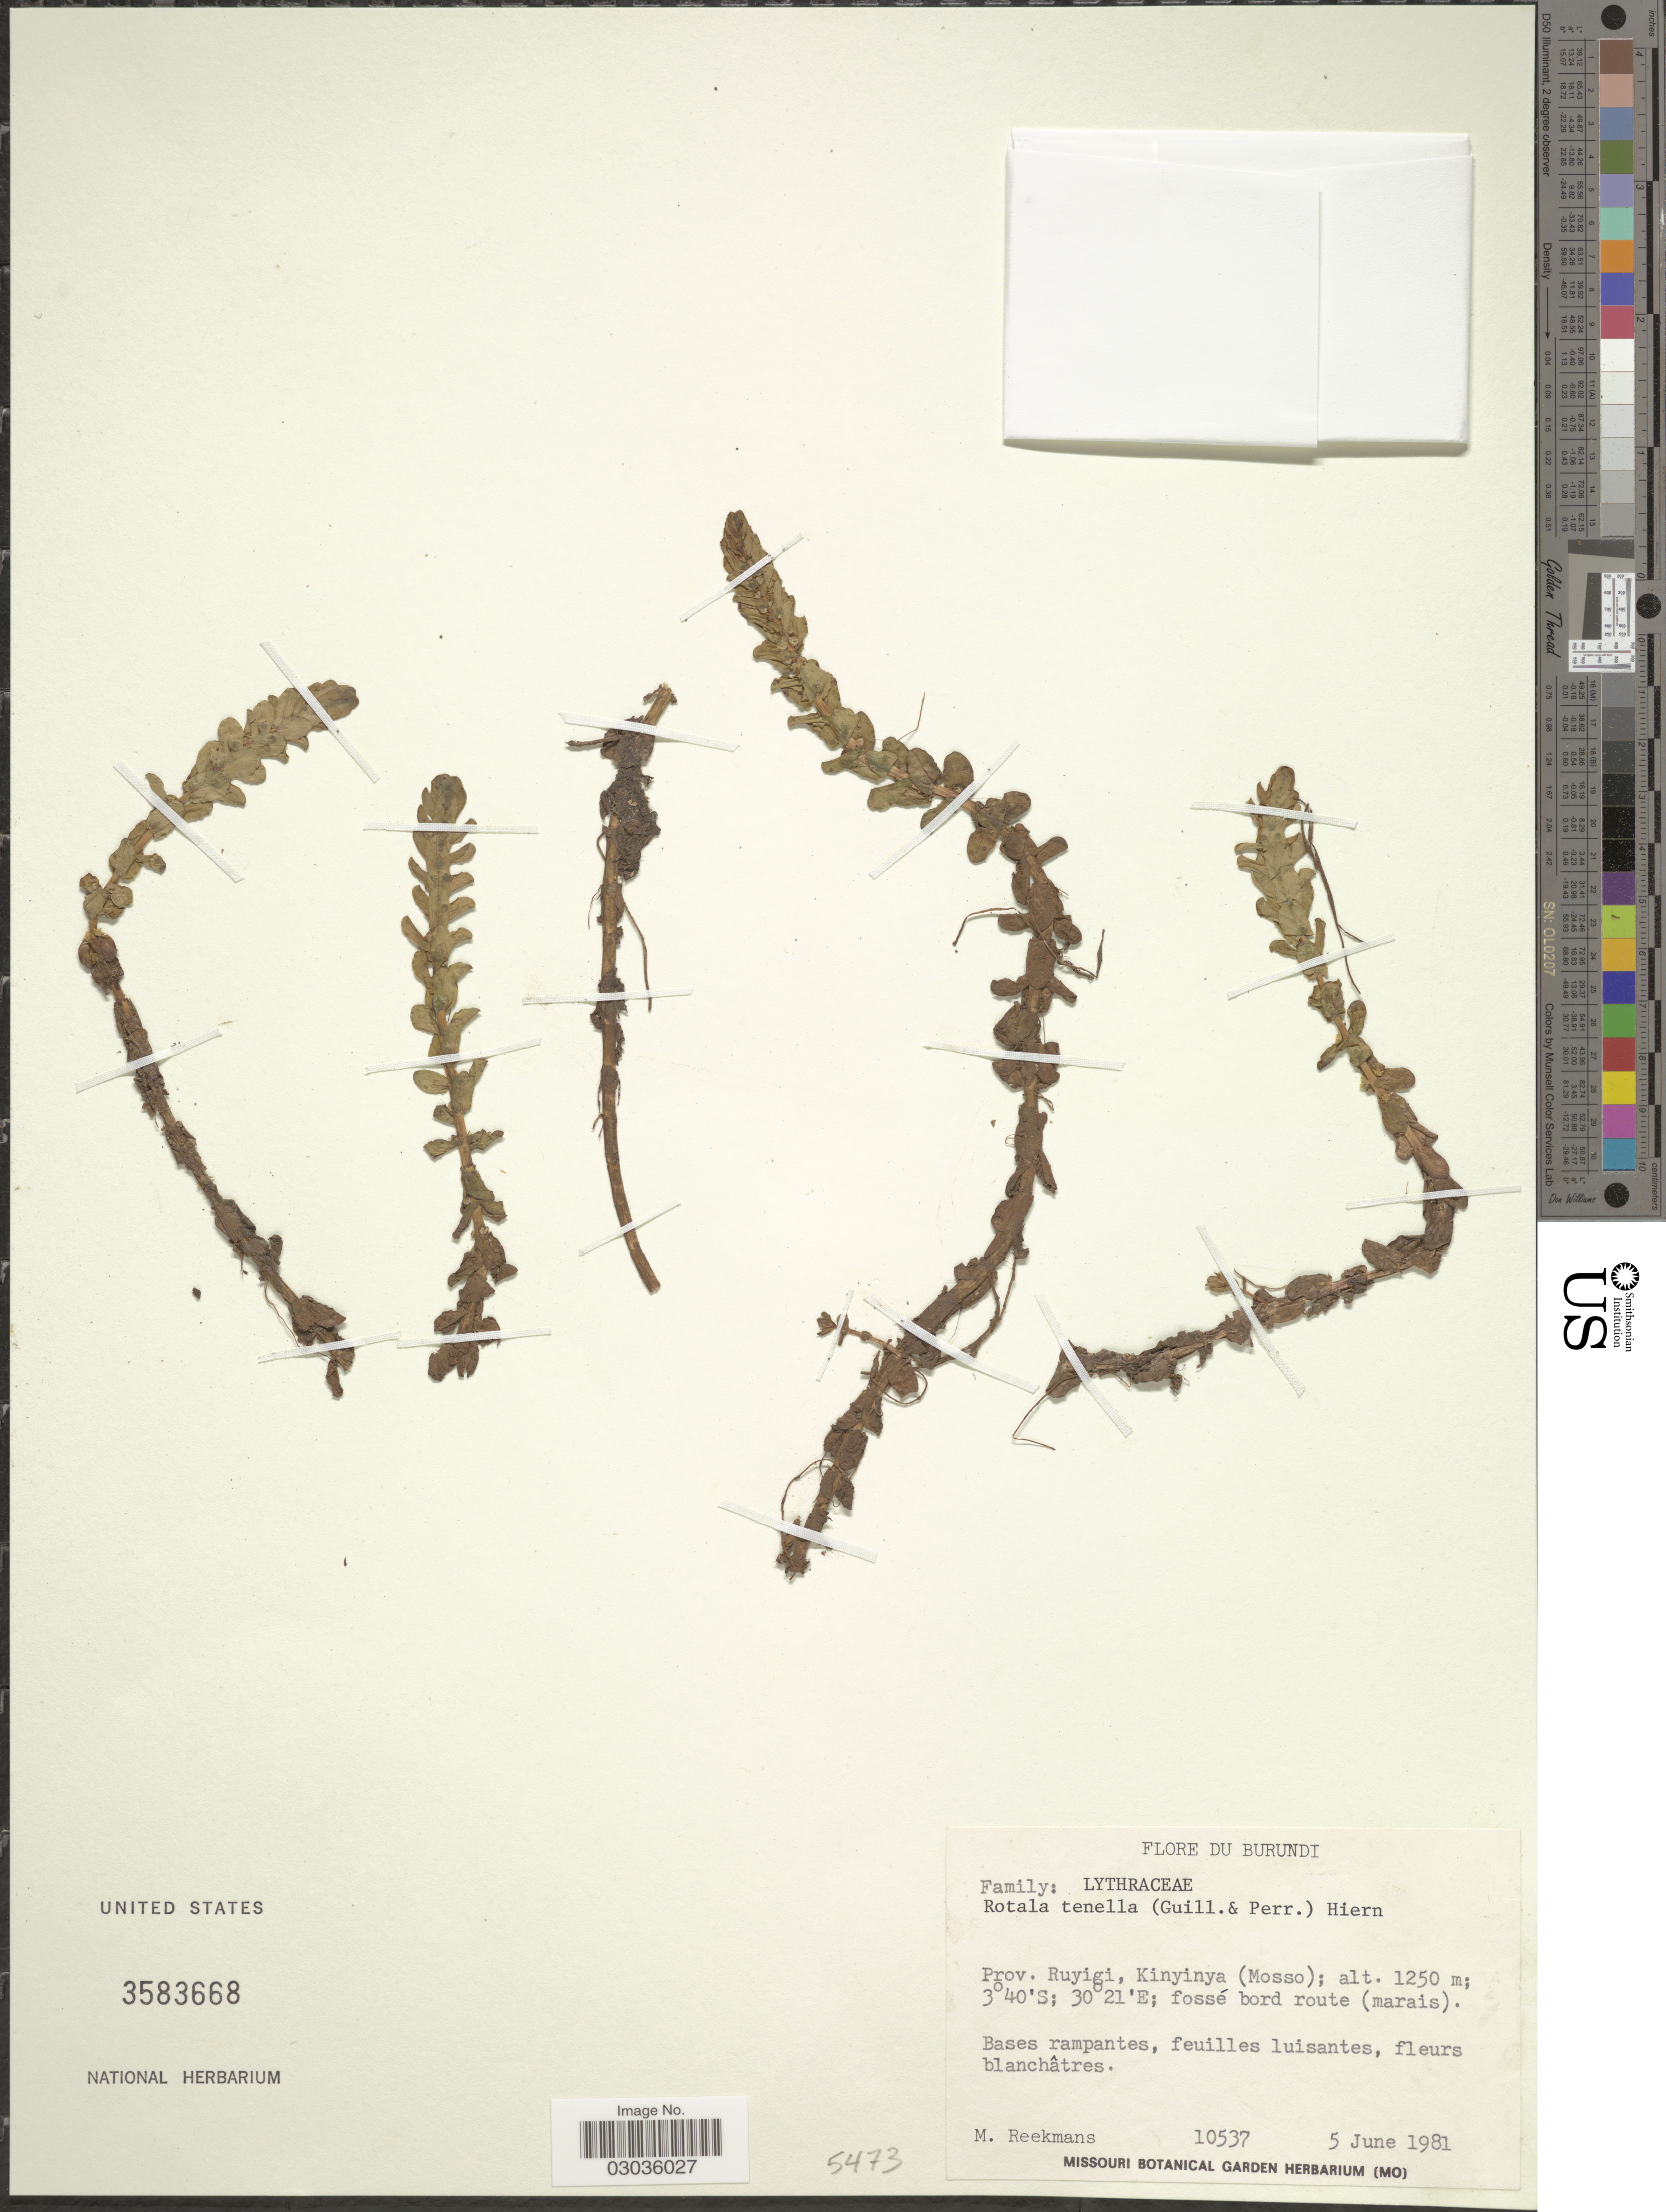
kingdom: Plantae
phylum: Tracheophyta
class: Magnoliopsida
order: Myrtales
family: Lythraceae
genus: Rotala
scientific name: Rotala tenella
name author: (Guill. & Perr.) Hiern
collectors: M. Reekmans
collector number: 10537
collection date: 1981-06-05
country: Burundi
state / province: Ruyigi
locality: Kinyinya (Mosso).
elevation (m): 1250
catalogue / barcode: US 3583668